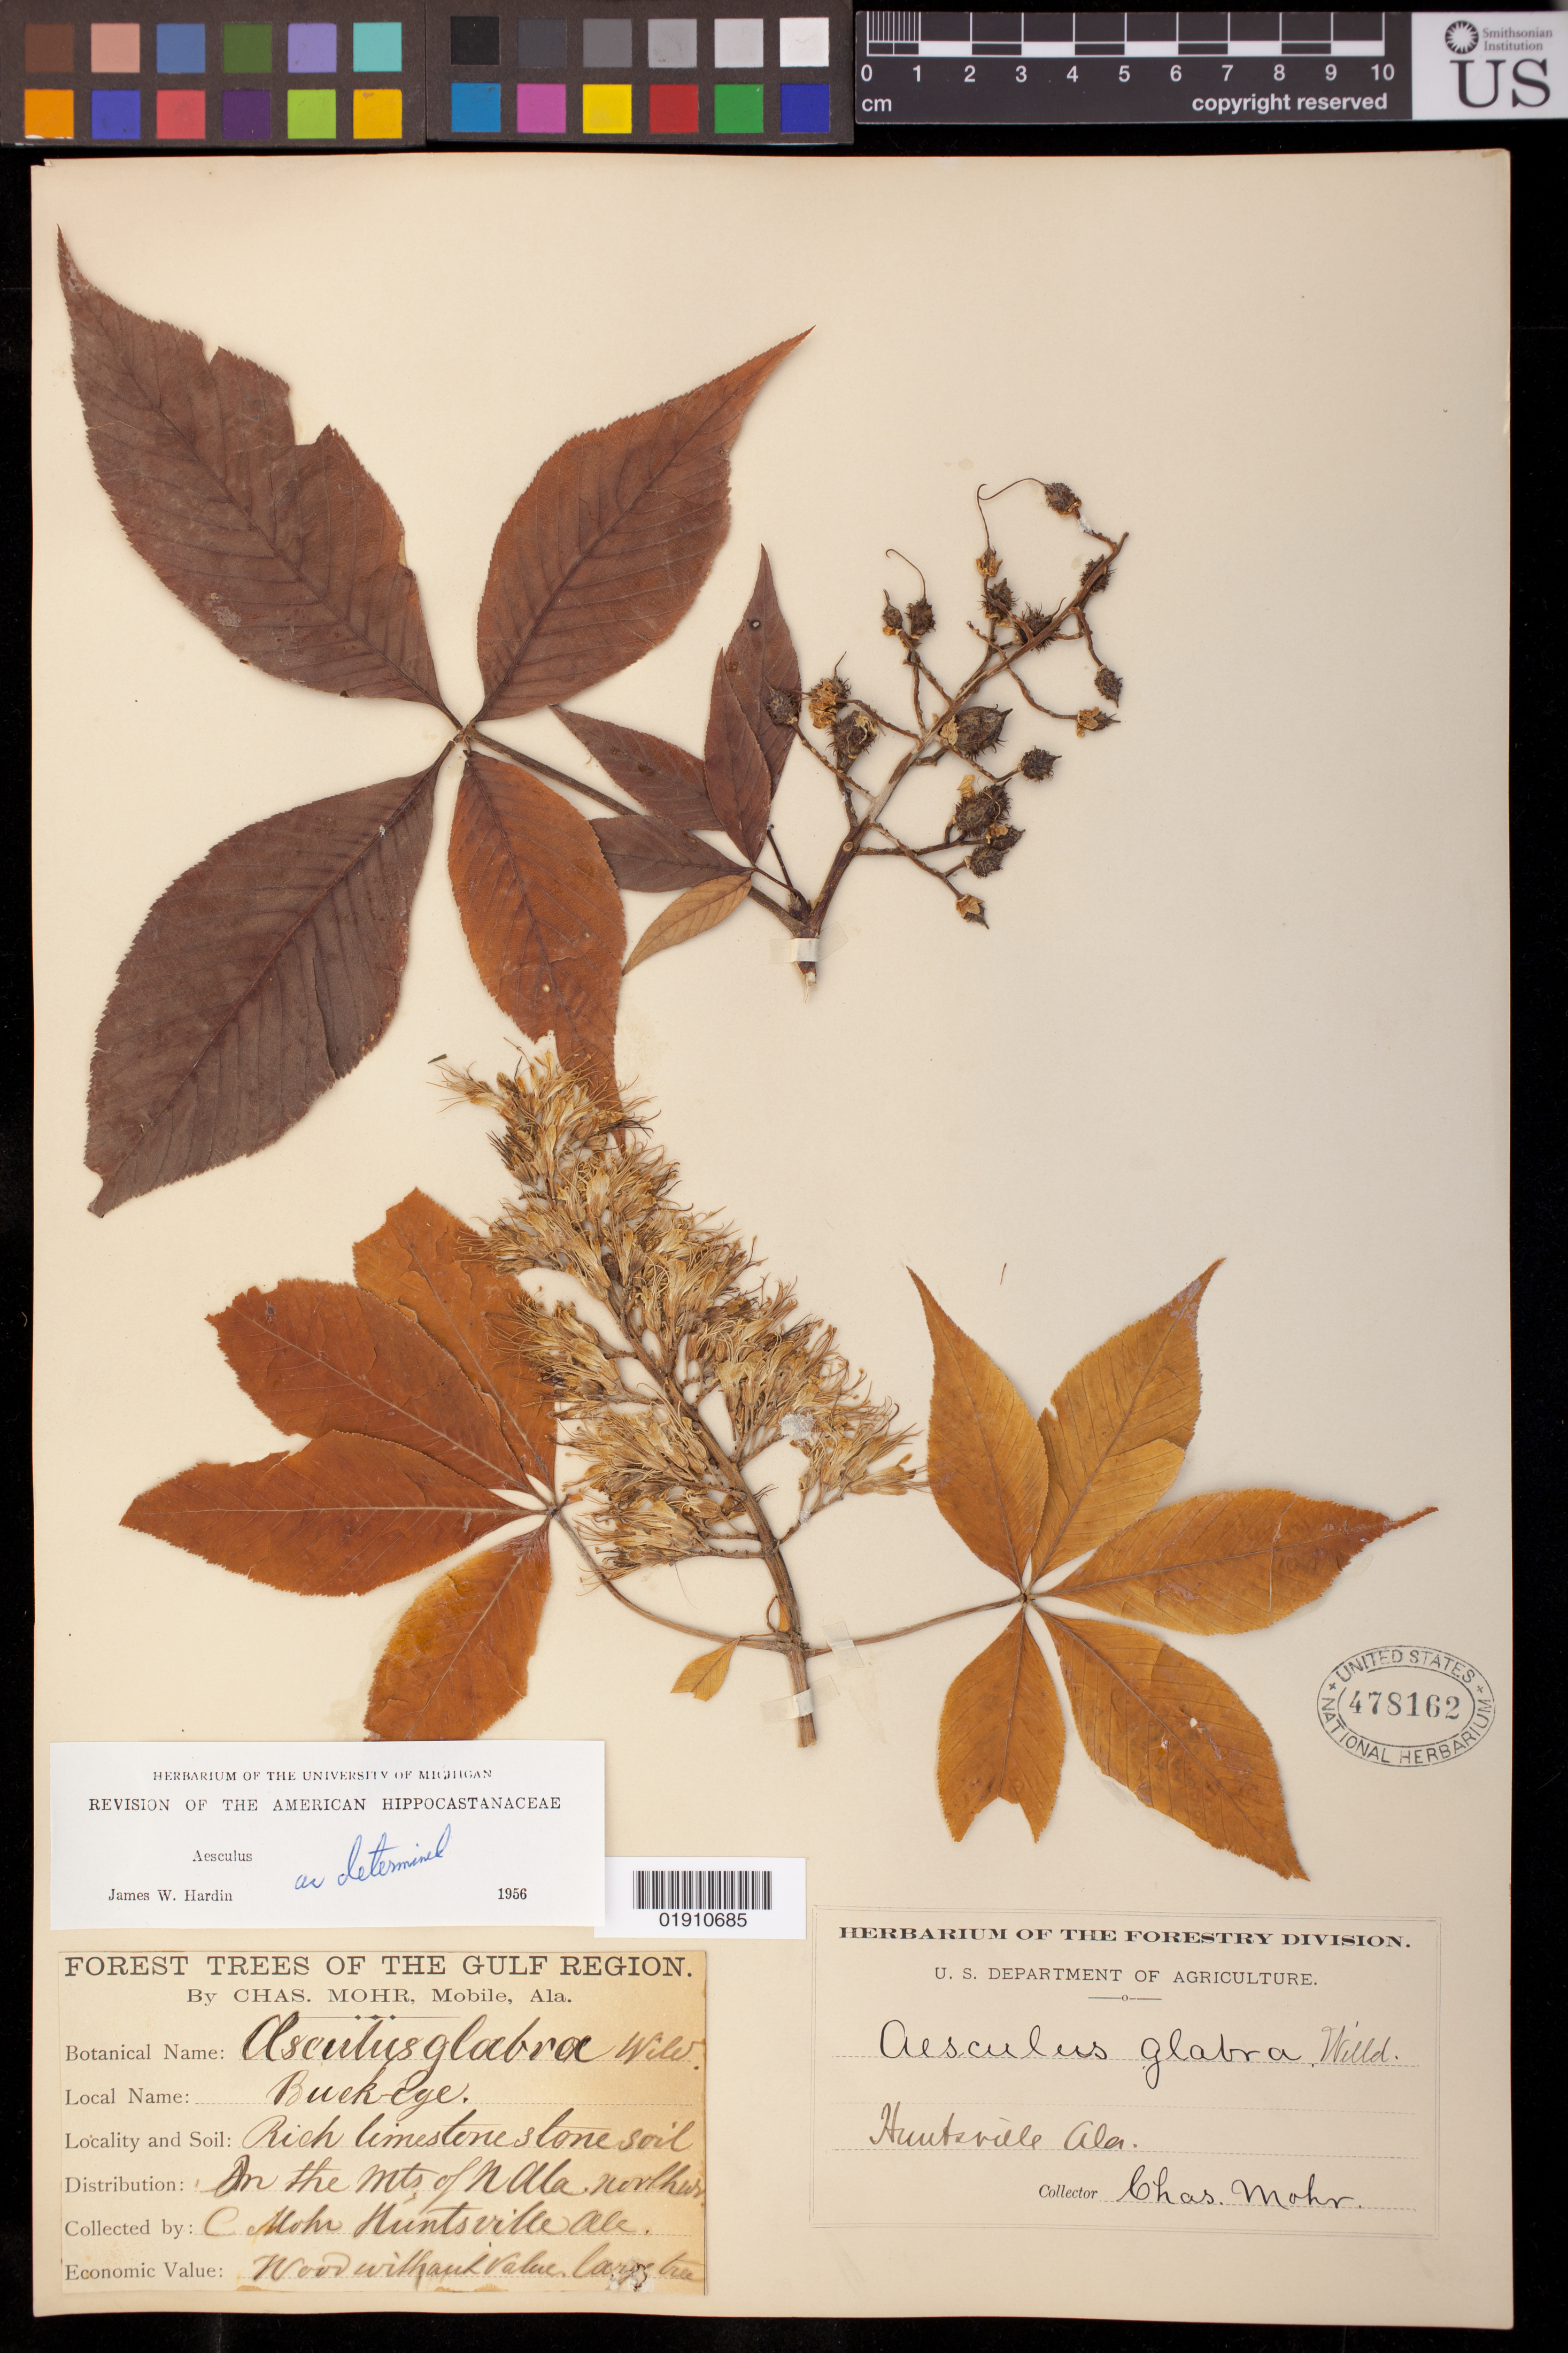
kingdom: Plantae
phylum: Tracheophyta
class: Magnoliopsida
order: Sapindales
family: Sapindaceae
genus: Aesculus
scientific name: Aesculus glabra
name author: Willd.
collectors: C. T. Mohr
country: United States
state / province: Alabama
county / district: Huntsville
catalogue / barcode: US 478162